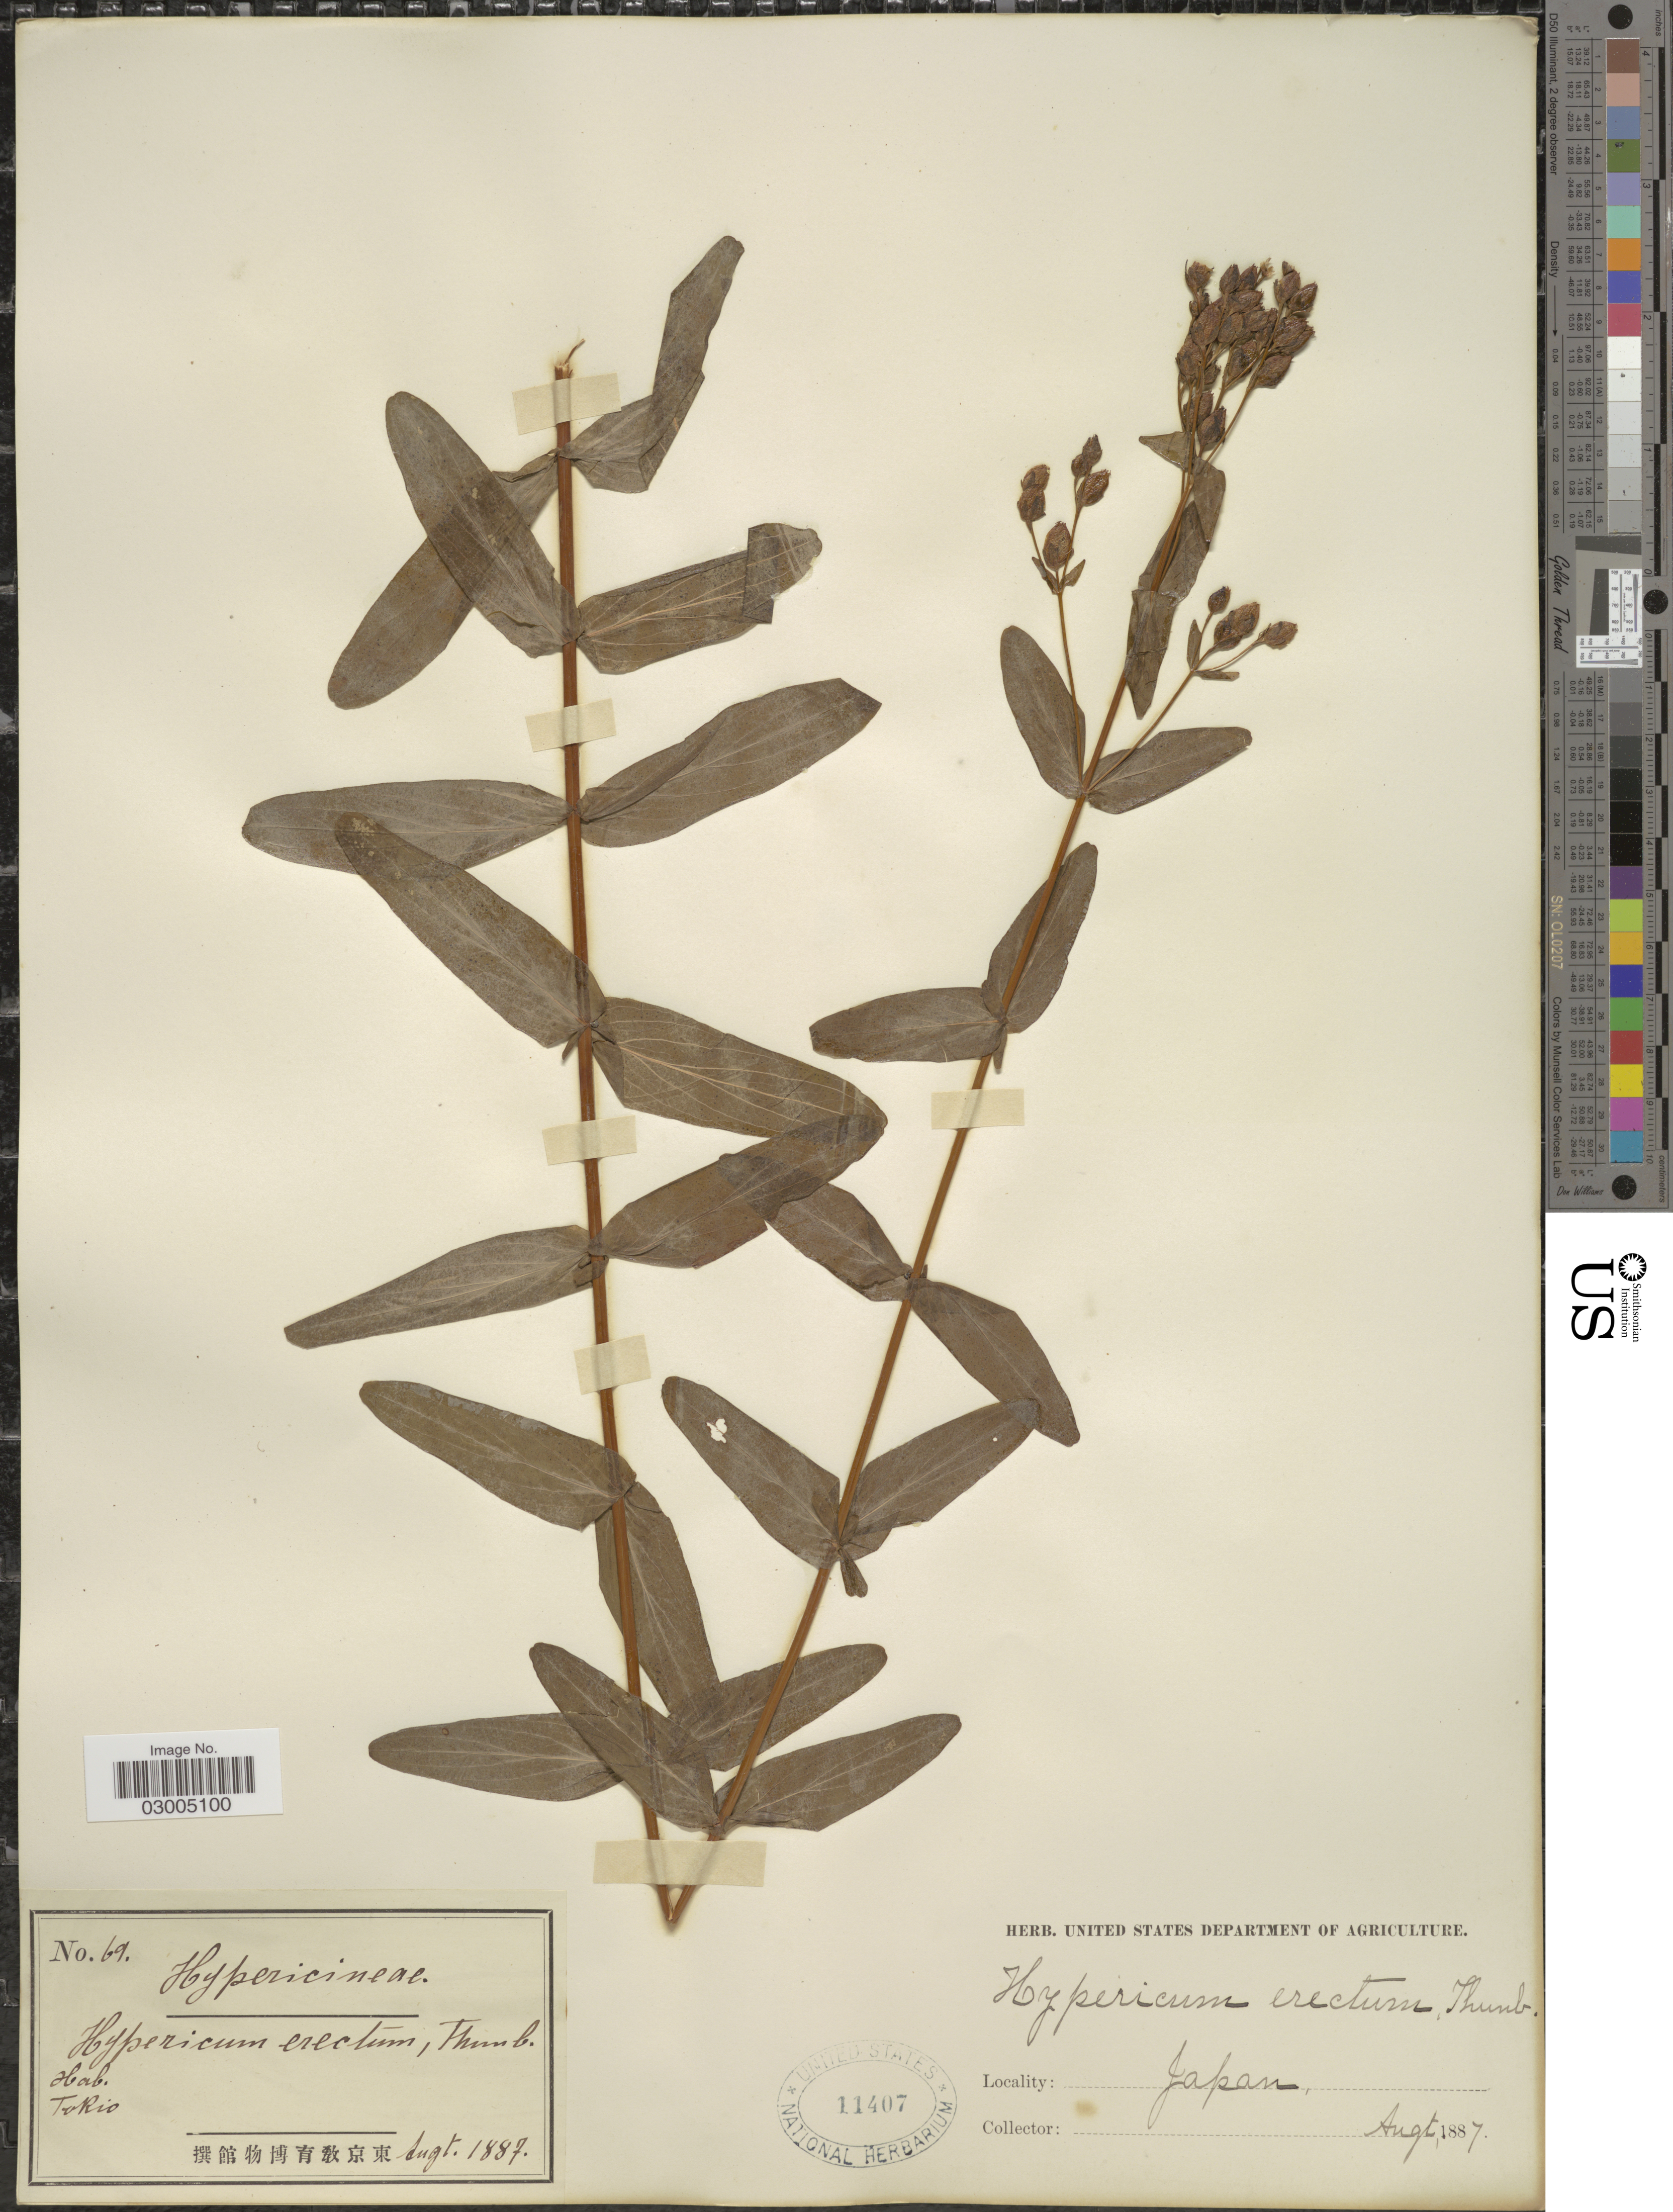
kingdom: Plantae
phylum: Tracheophyta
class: Magnoliopsida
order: Malpighiales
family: Hypericaceae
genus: Hypericum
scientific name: Hypericum erectum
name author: Thunb.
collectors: ex herb. U. S. Department of Agriculture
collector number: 69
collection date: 1887-08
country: Japan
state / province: Tokyo, Federal City of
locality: Tokio.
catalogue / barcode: US 11407